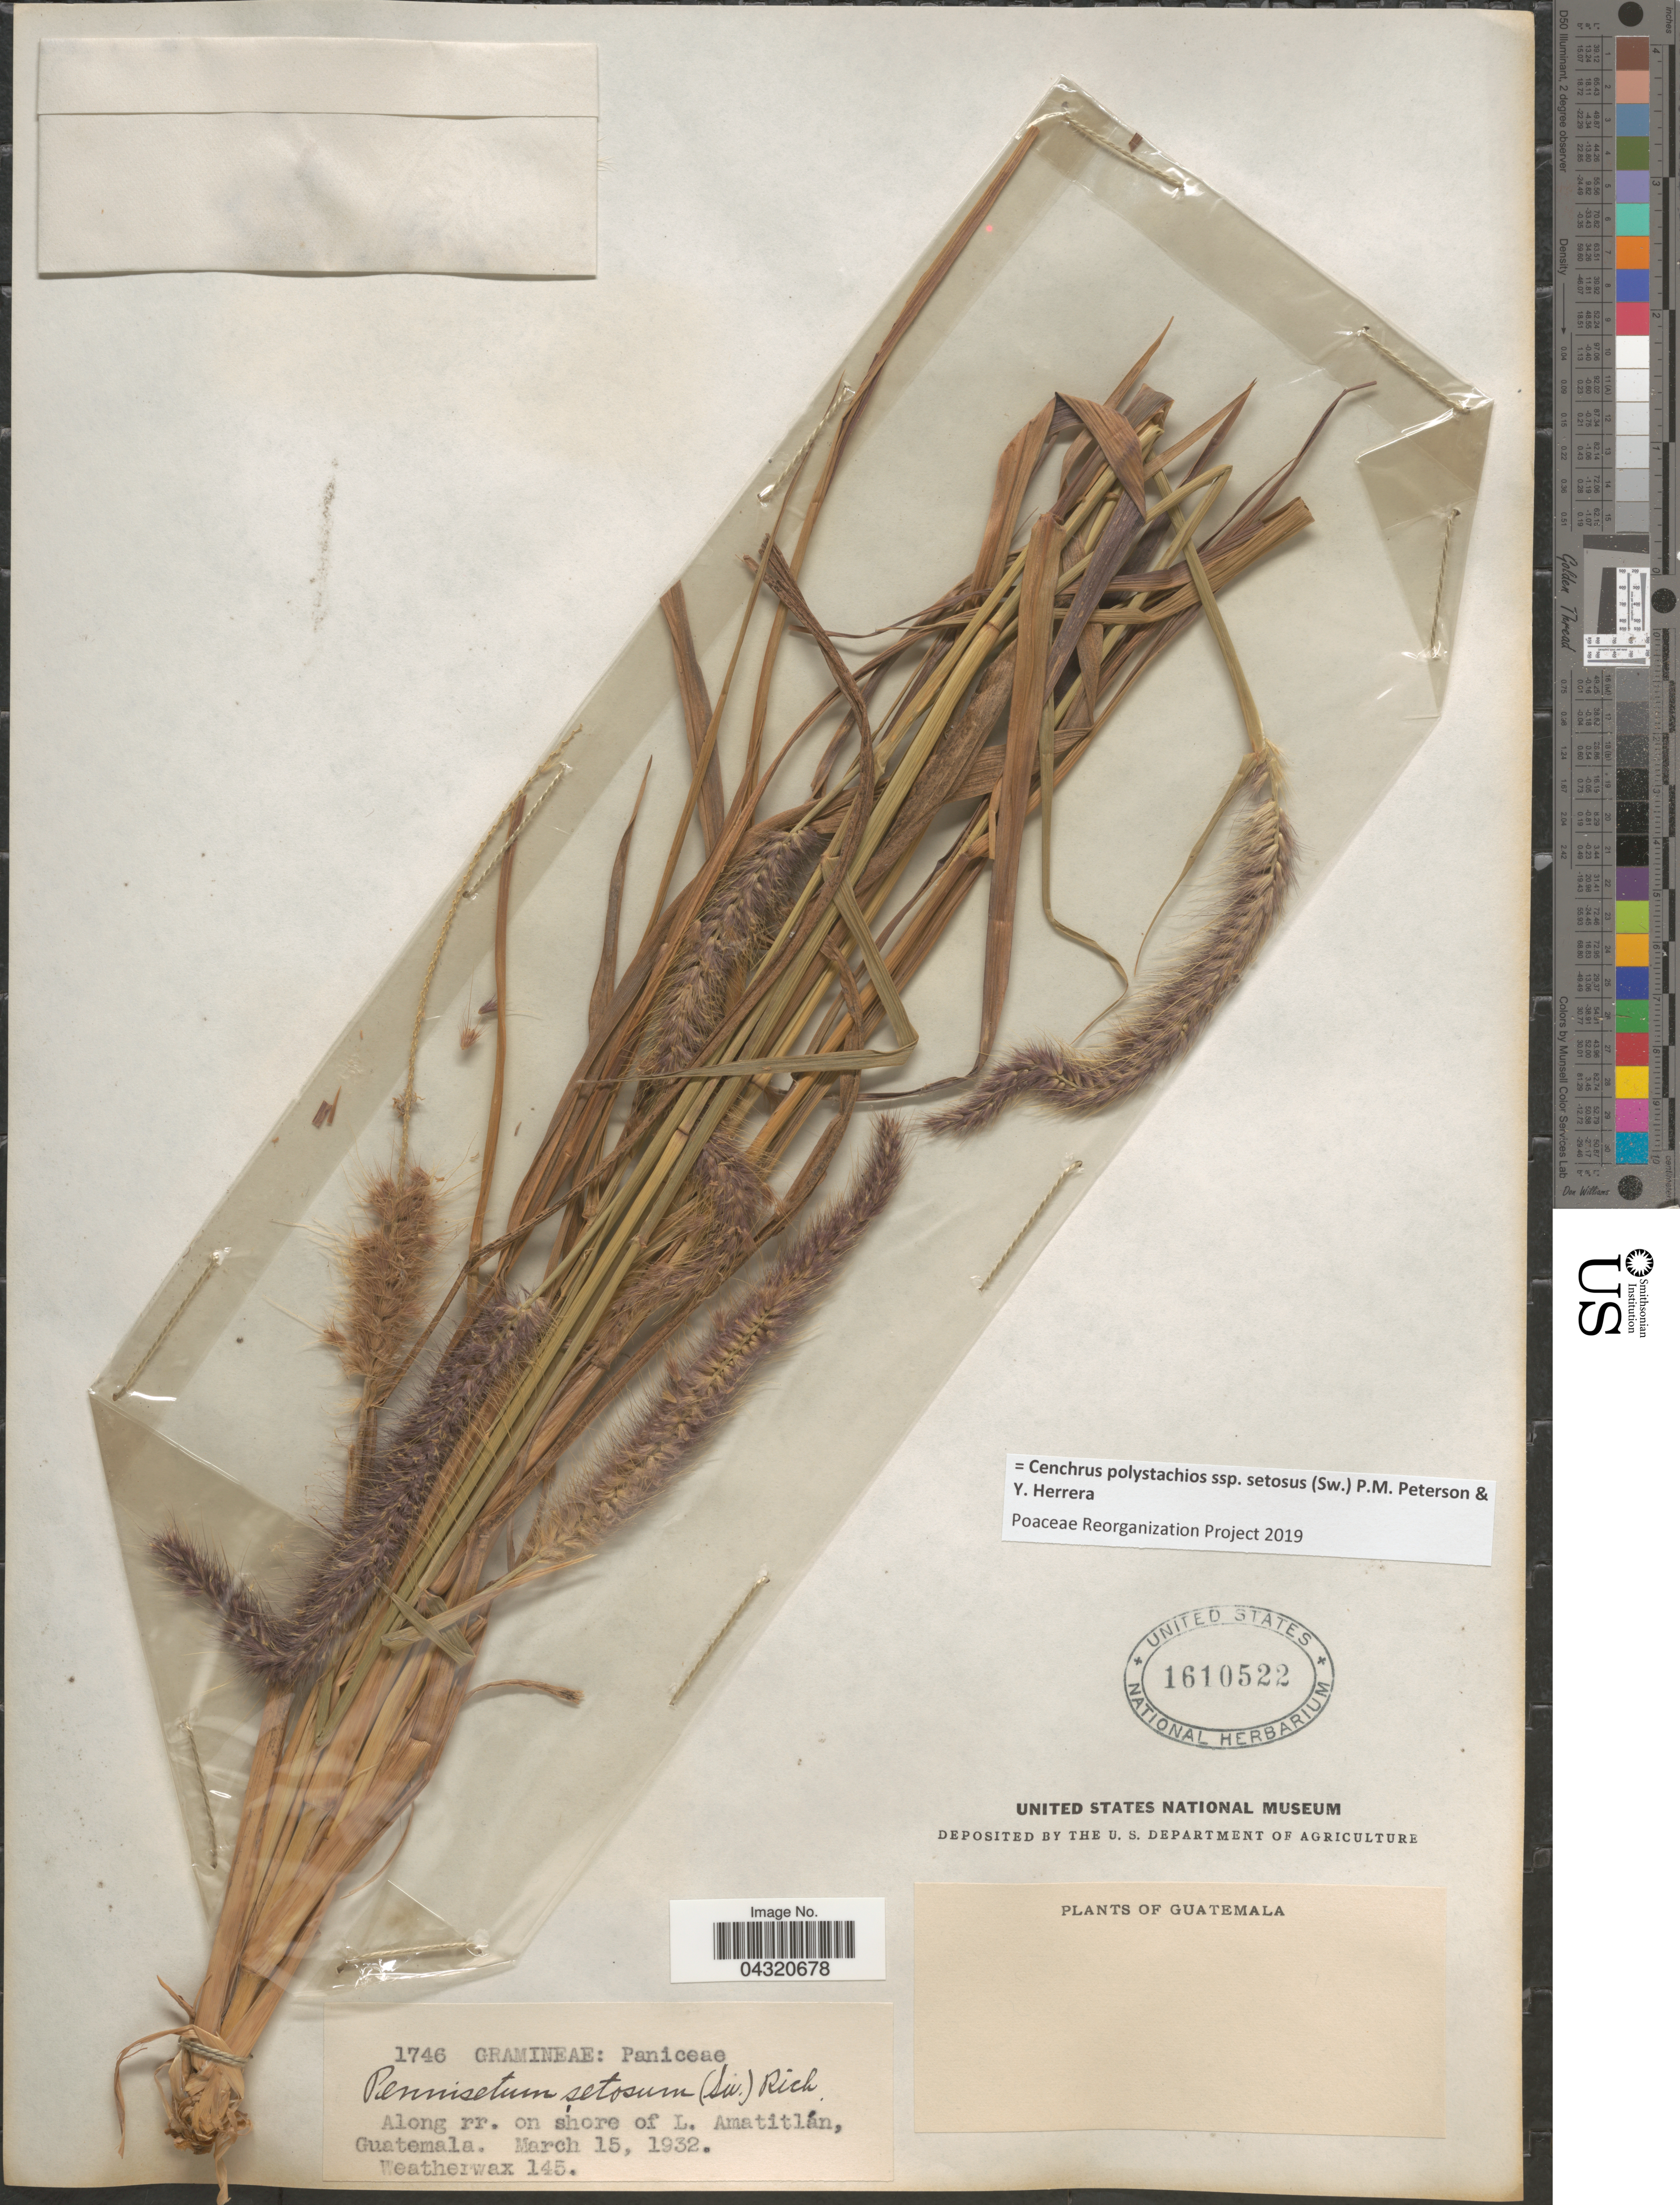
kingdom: Plantae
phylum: Tracheophyta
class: Liliopsida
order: Poales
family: Poaceae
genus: Cenchrus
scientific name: Cenchrus polystachios subsp. setosus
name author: (Sw.) P.M. Peterson & Y. Herrera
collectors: -. Weatherwax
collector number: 145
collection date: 1932-03-15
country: Guatemala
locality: Along rr. on shore of L. Amatitlán.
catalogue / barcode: US 1610522